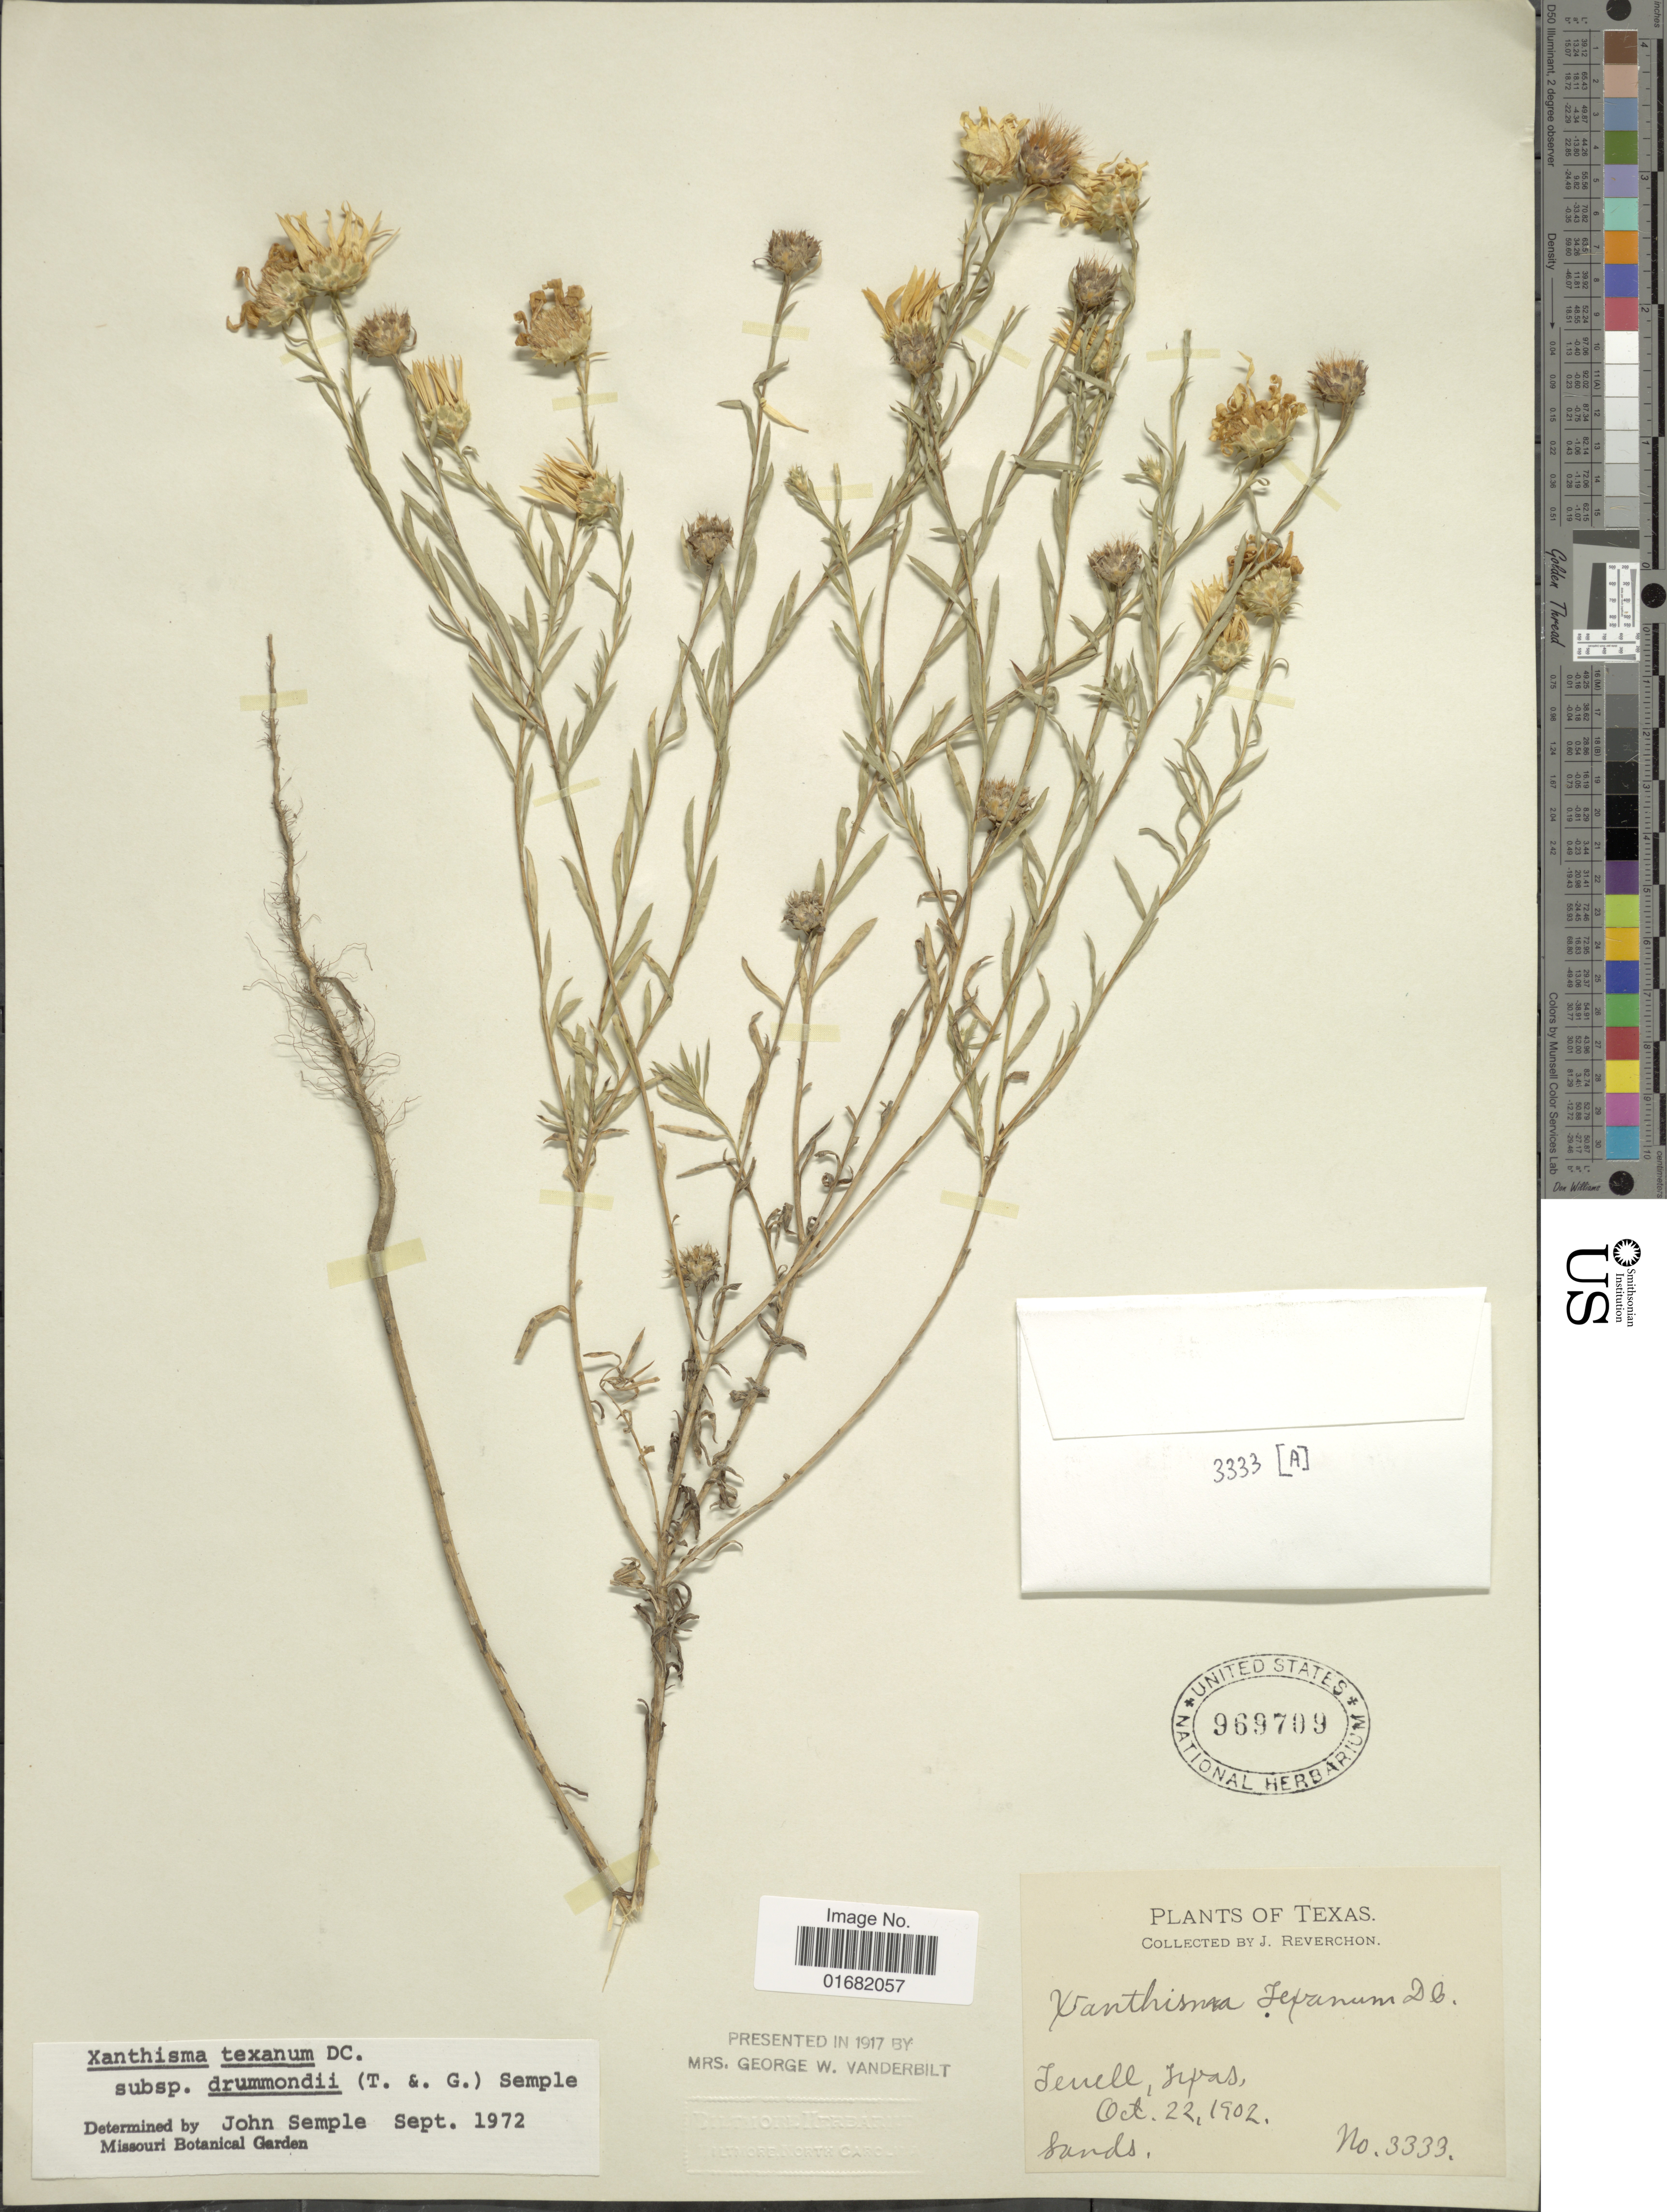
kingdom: Plantae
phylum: Tracheophyta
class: Magnoliopsida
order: Asterales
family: Asteraceae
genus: Xanthisma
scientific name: Xanthisma texanum subsp. drummondii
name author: (Torr. & A. Gray) Semple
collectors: J. Reverchon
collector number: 3333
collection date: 1902-10-22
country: United States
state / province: Texas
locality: Terrell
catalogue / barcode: US 969709